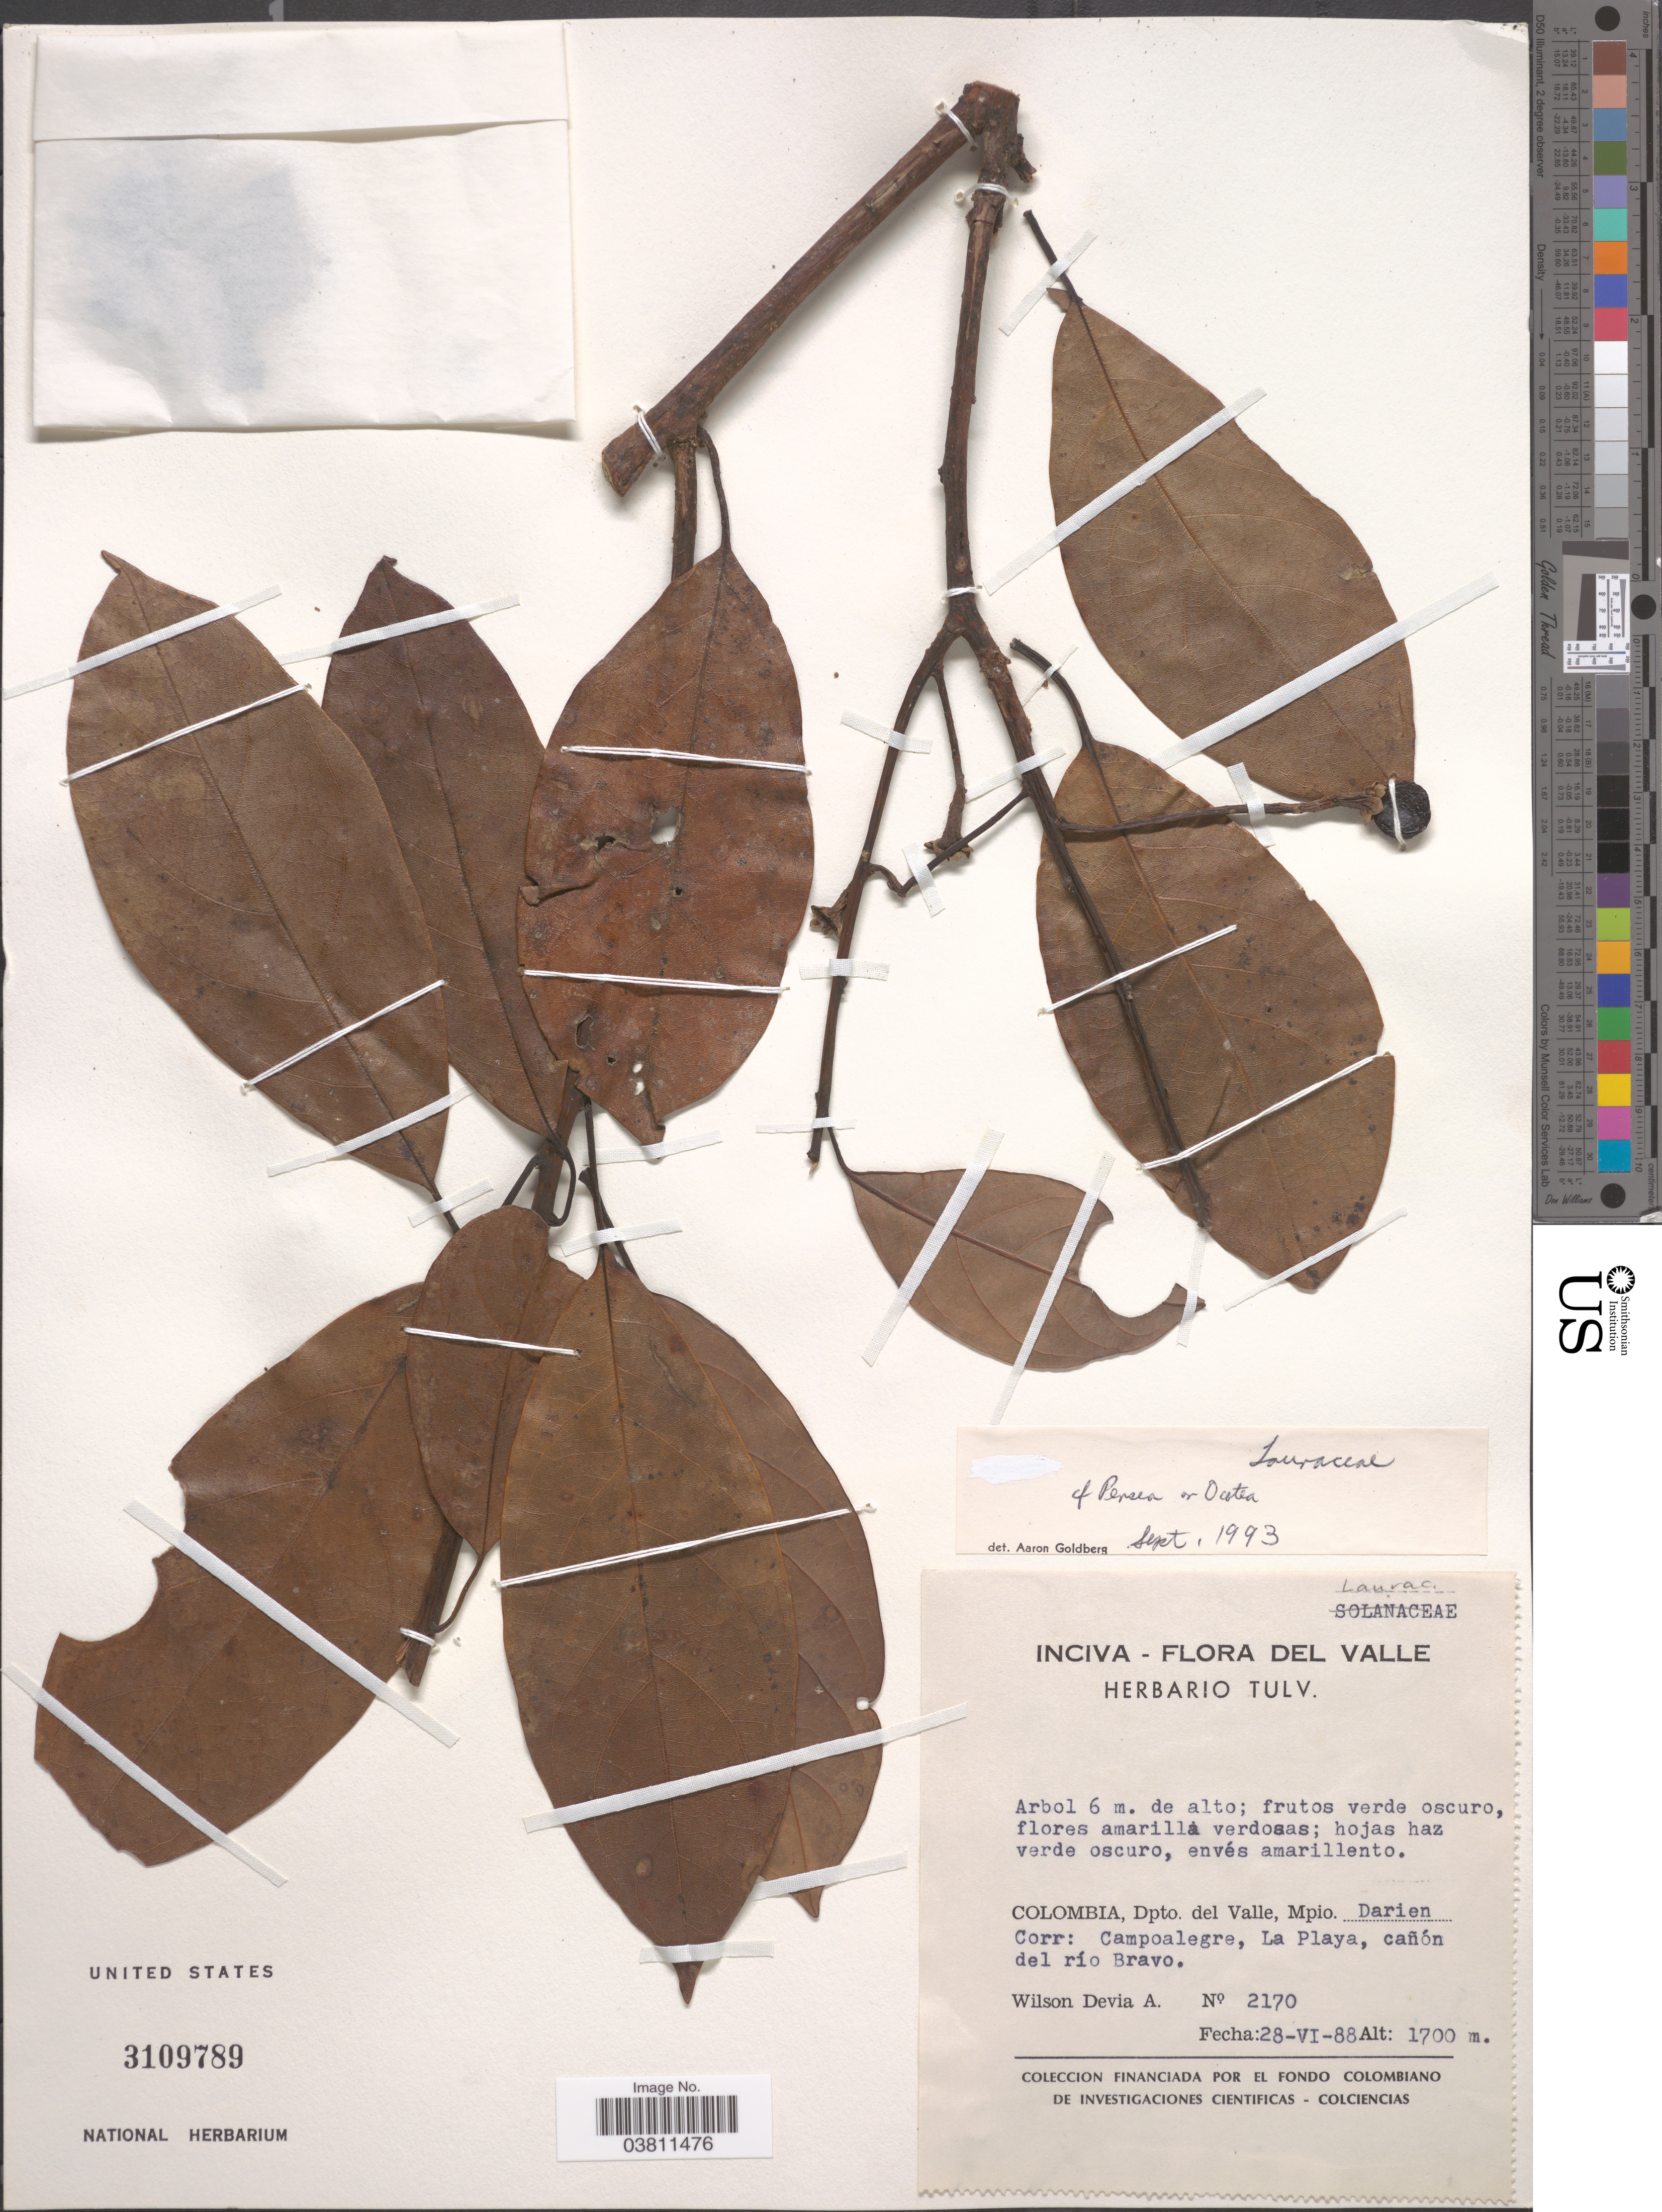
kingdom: Plantae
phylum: Tracheophyta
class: Magnoliopsida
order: Laurales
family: Lauraceae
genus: Persea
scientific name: Persea sp.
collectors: W. Devia A.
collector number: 2170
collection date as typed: Transcribed d/m/y: 28/6/88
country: Colombia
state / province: Valle del Cauca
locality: Dpto. del Valle, Mpio. Darien Corr: Campoalegre, La Playa, cañón del río Bravo.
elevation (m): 1700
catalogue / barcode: US 3109789